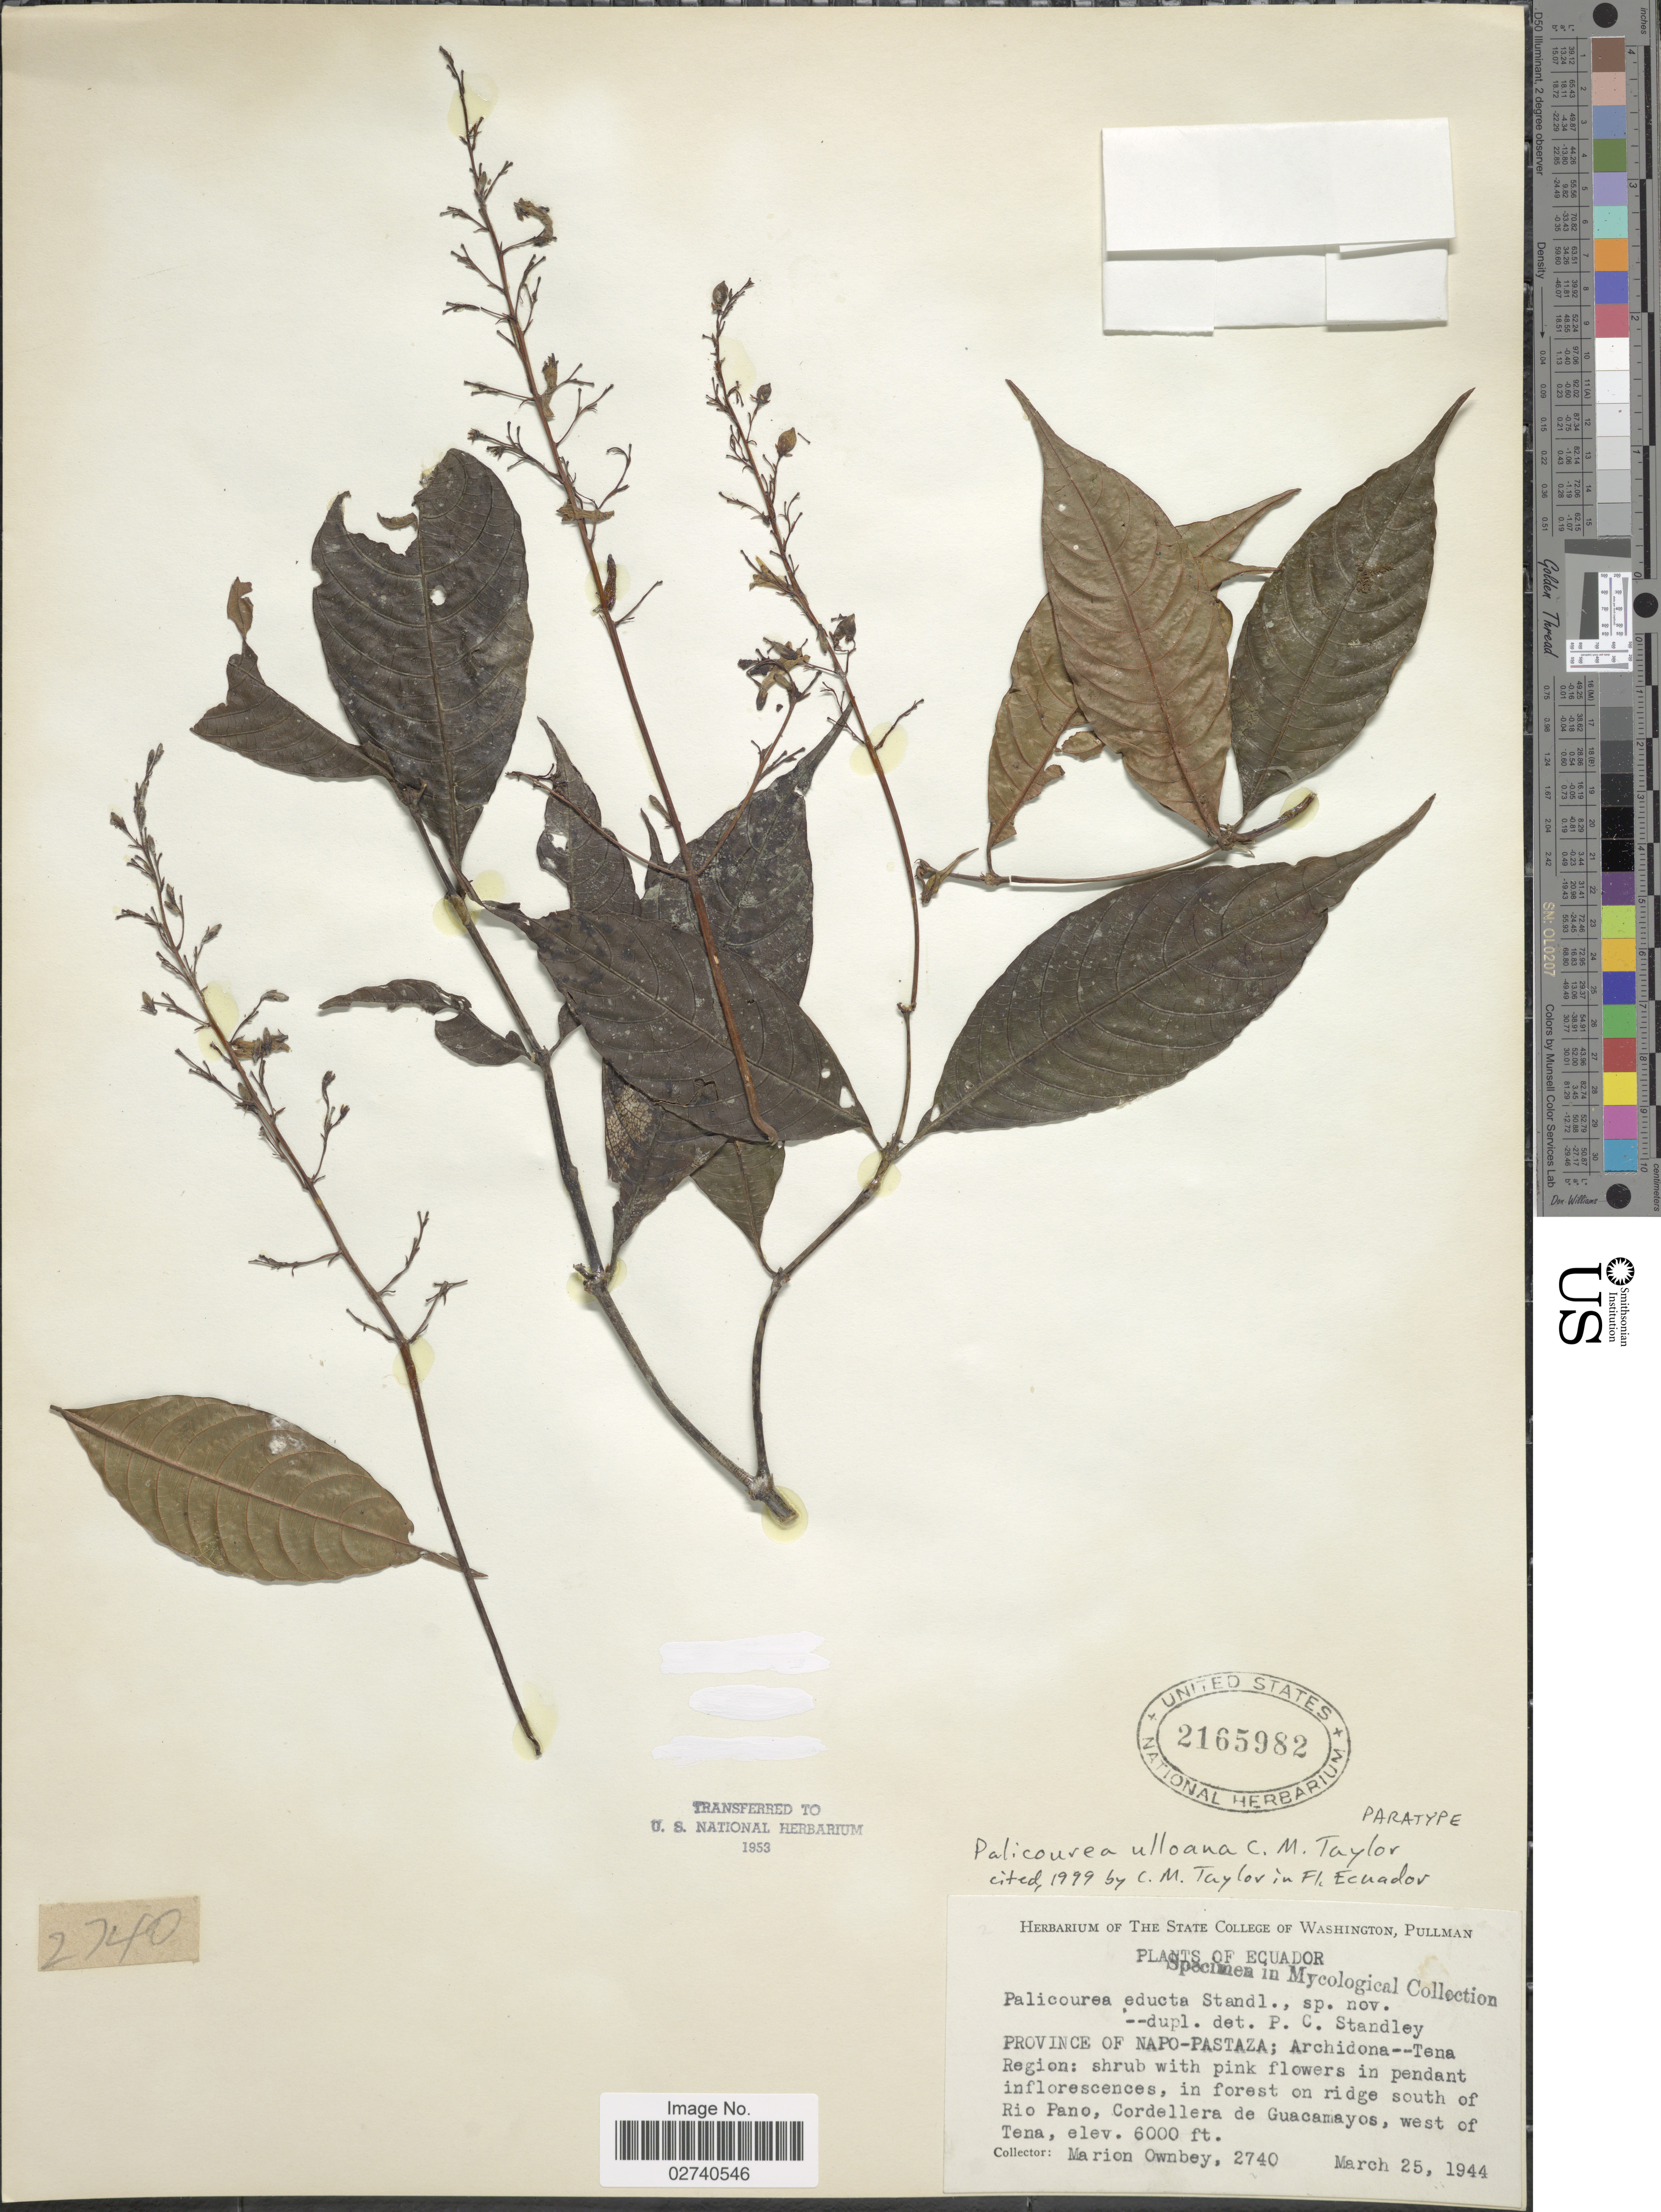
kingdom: Plantae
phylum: Tracheophyta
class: Magnoliopsida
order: Gentianales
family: Rubiaceae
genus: Palicourea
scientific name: Palicourea ulloana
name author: C.M. Taylor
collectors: F. M. Ownbey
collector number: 2740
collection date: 1944-03-25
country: Ecuador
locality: Province of Napo-Pastaza; Archidona-Tena Region. In forest on ridge south of Rio Pano, Cordellera de Guacamayos, west of Tena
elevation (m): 1829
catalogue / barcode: US 2165982